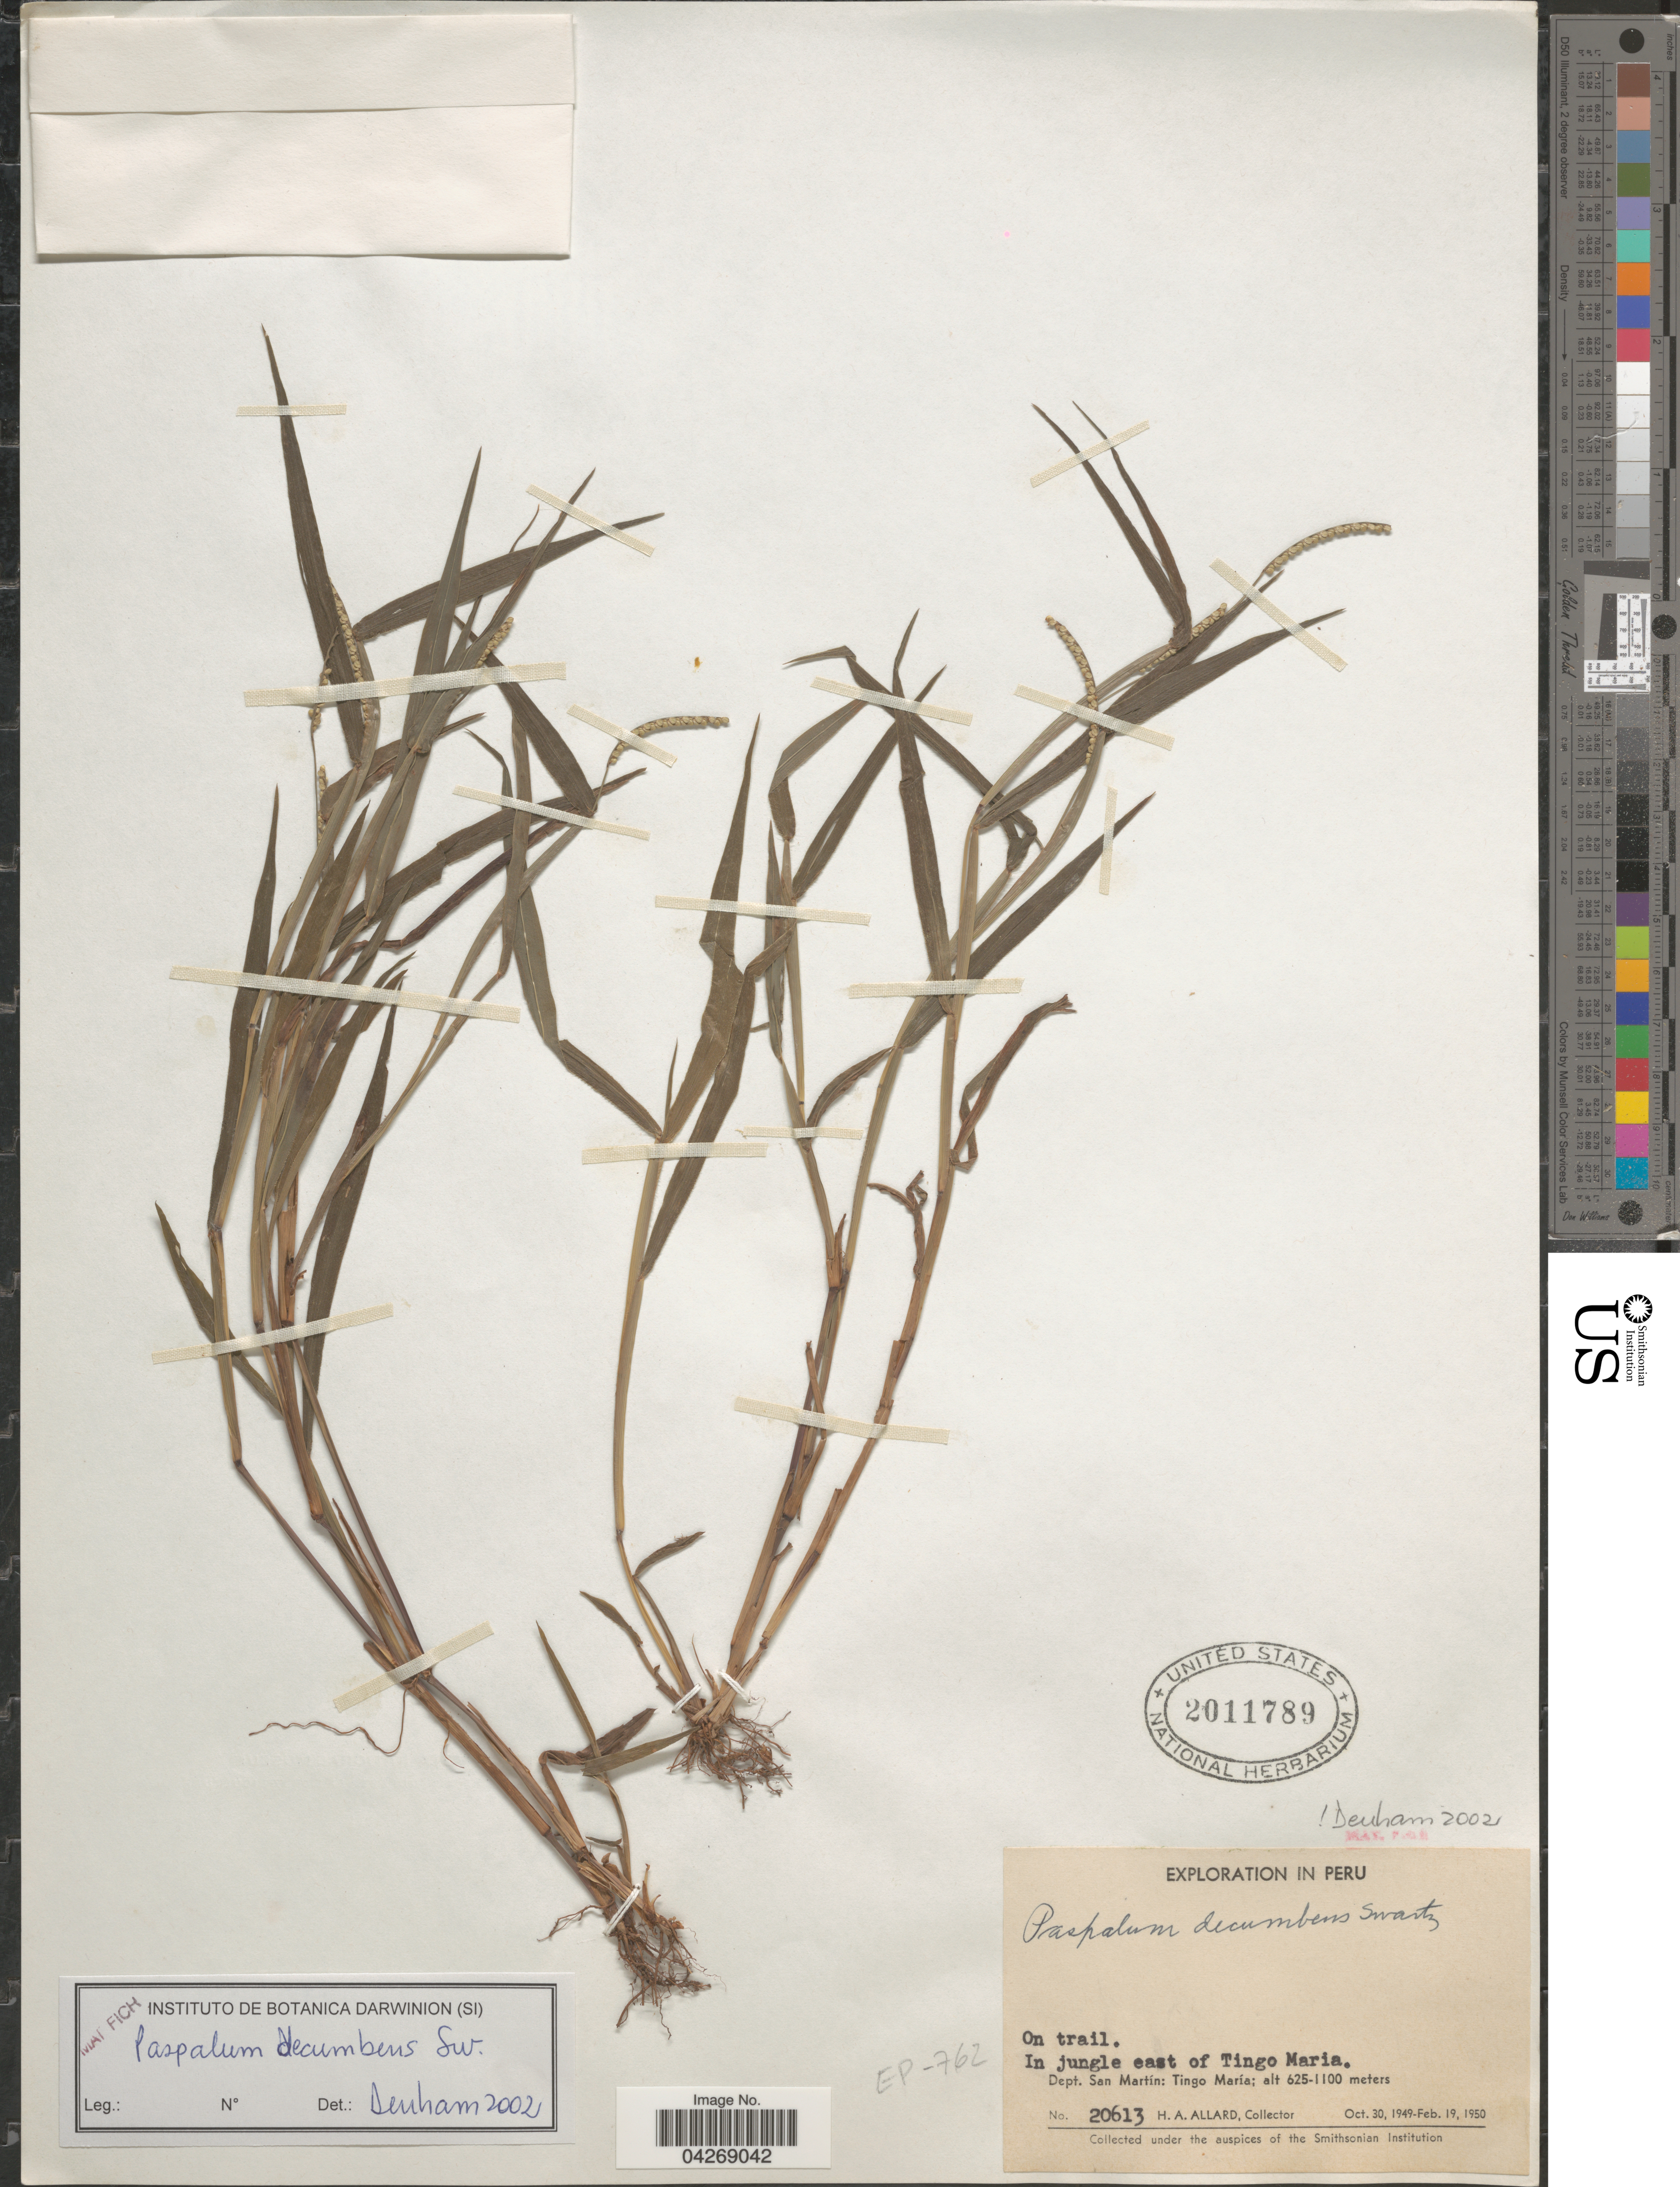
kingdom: Plantae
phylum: Tracheophyta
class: Liliopsida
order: Poales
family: Poaceae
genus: Paspalum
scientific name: Paspalum decumbens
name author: Sw.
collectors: H. A. Allard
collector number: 20613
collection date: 1949-10-30/1950-02-19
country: Peru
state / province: San Martín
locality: Exploration in Peru. On trail. In jungle east of Tingo Maria. Dept. San Martín: Tingo María.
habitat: on trail in jungle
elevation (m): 625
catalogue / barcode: US 2011789